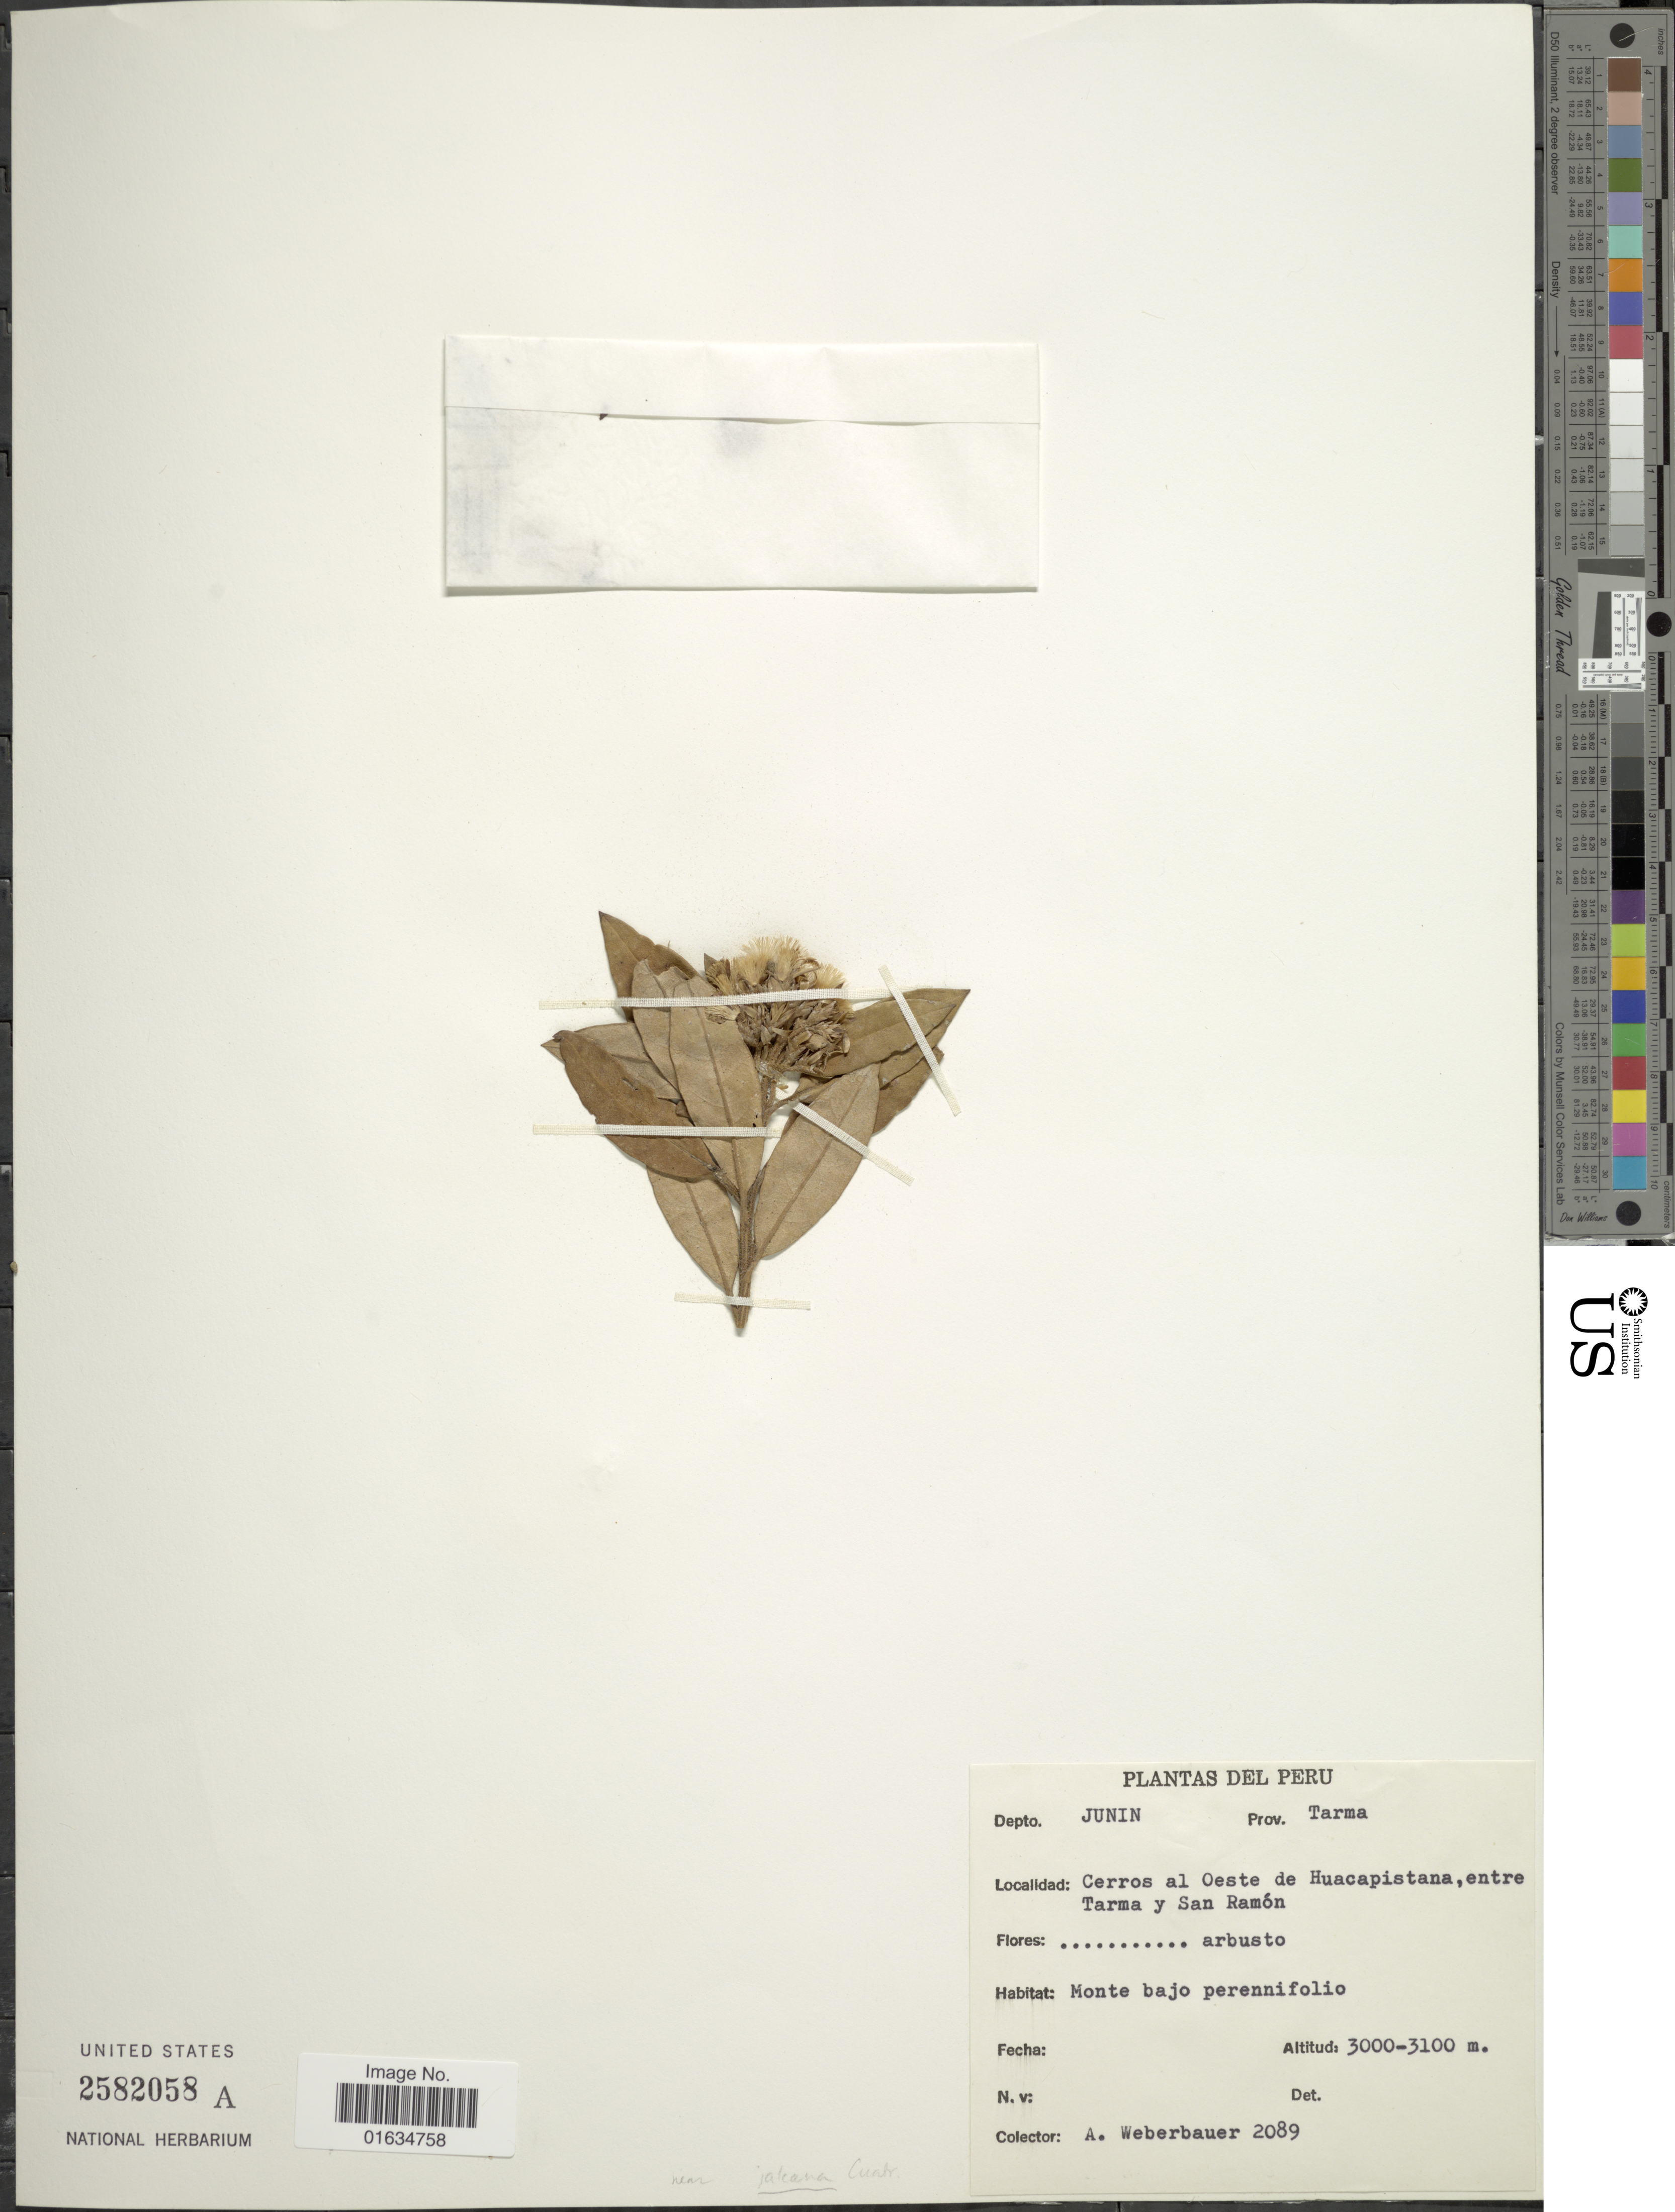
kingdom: Plantae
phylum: Tracheophyta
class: Magnoliopsida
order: Asterales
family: Asteraceae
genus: Critoniopsis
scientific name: Critoniopsis jalcana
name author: (Cuatrec.) H. Rob.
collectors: A. Weberbauer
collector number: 2089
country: Peru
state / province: Junín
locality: Prov. Tarma, Cerros al Oeste de Huacapistana, entre Tarma y San Ramón, Monte abajo perennifolio.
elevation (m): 3000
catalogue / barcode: US 2582058A